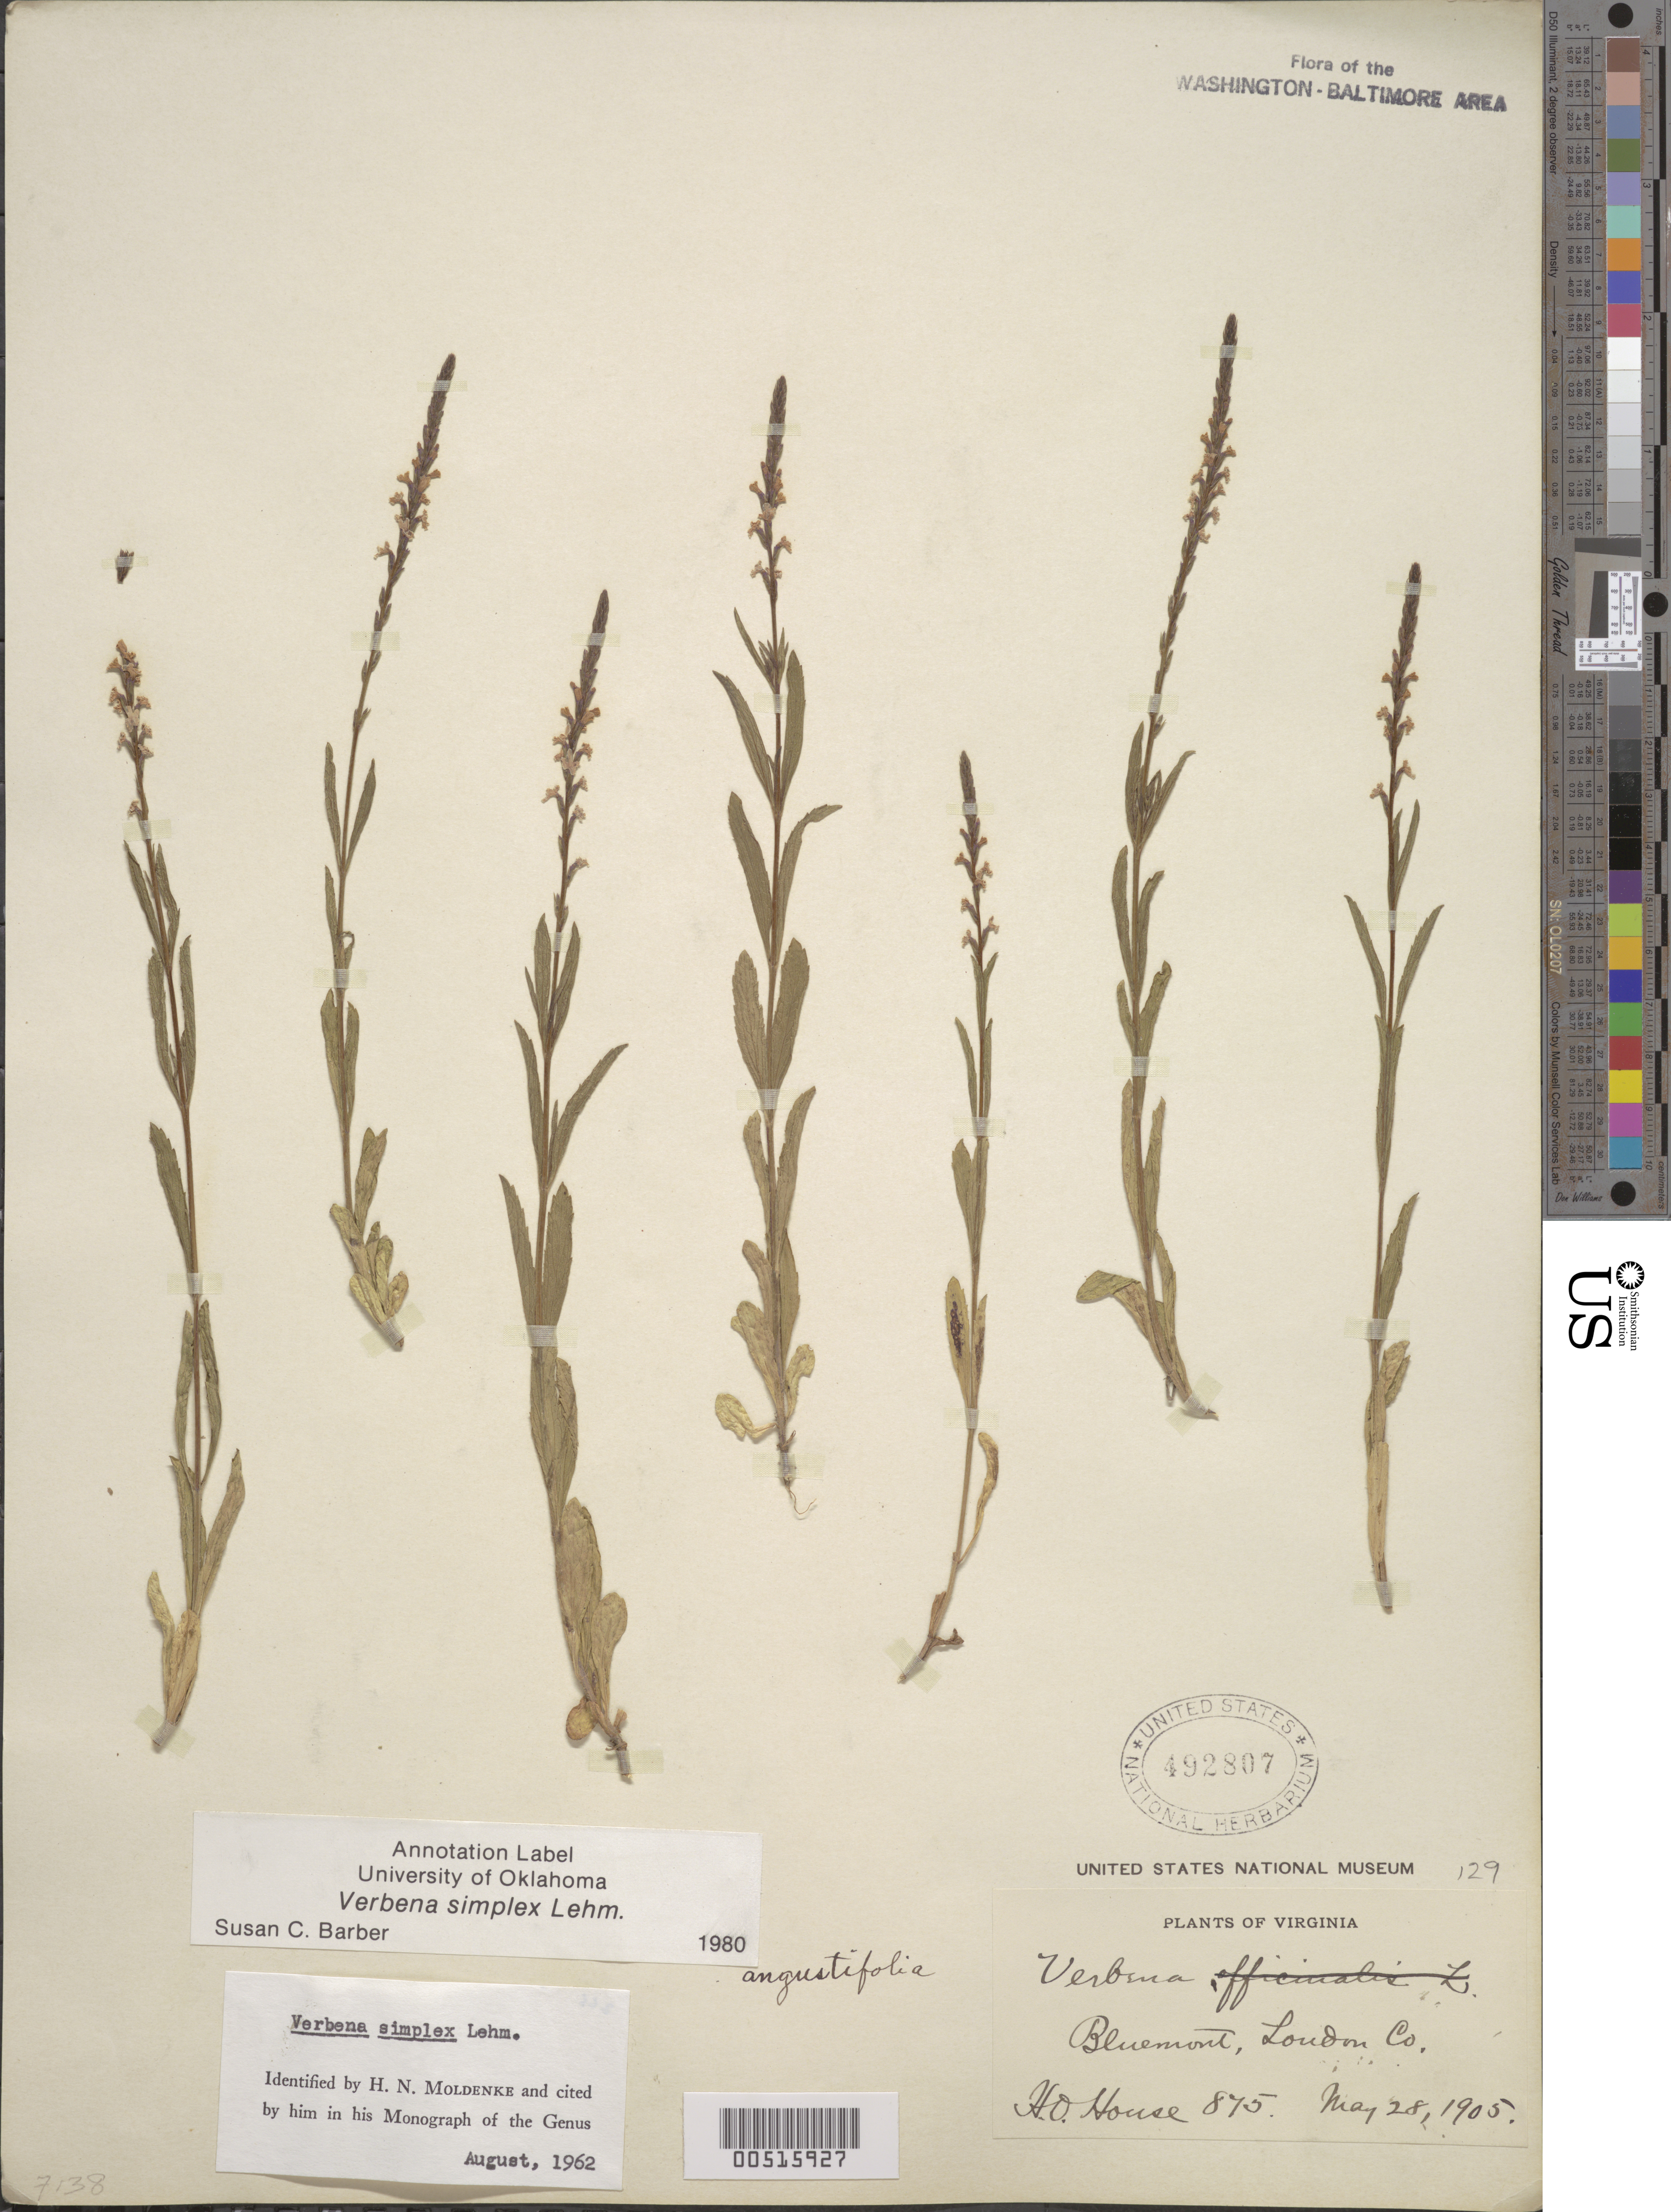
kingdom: Plantae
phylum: Tracheophyta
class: Magnoliopsida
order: Lamiales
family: Verbenaceae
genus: Verbena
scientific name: Verbena simplex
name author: F. Lehm.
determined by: Barber, S. C.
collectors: H. O. House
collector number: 875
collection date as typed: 28 May 1905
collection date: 1905-05-28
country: United States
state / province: Virginia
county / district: Loudoun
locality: Bluemont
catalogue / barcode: US 492807